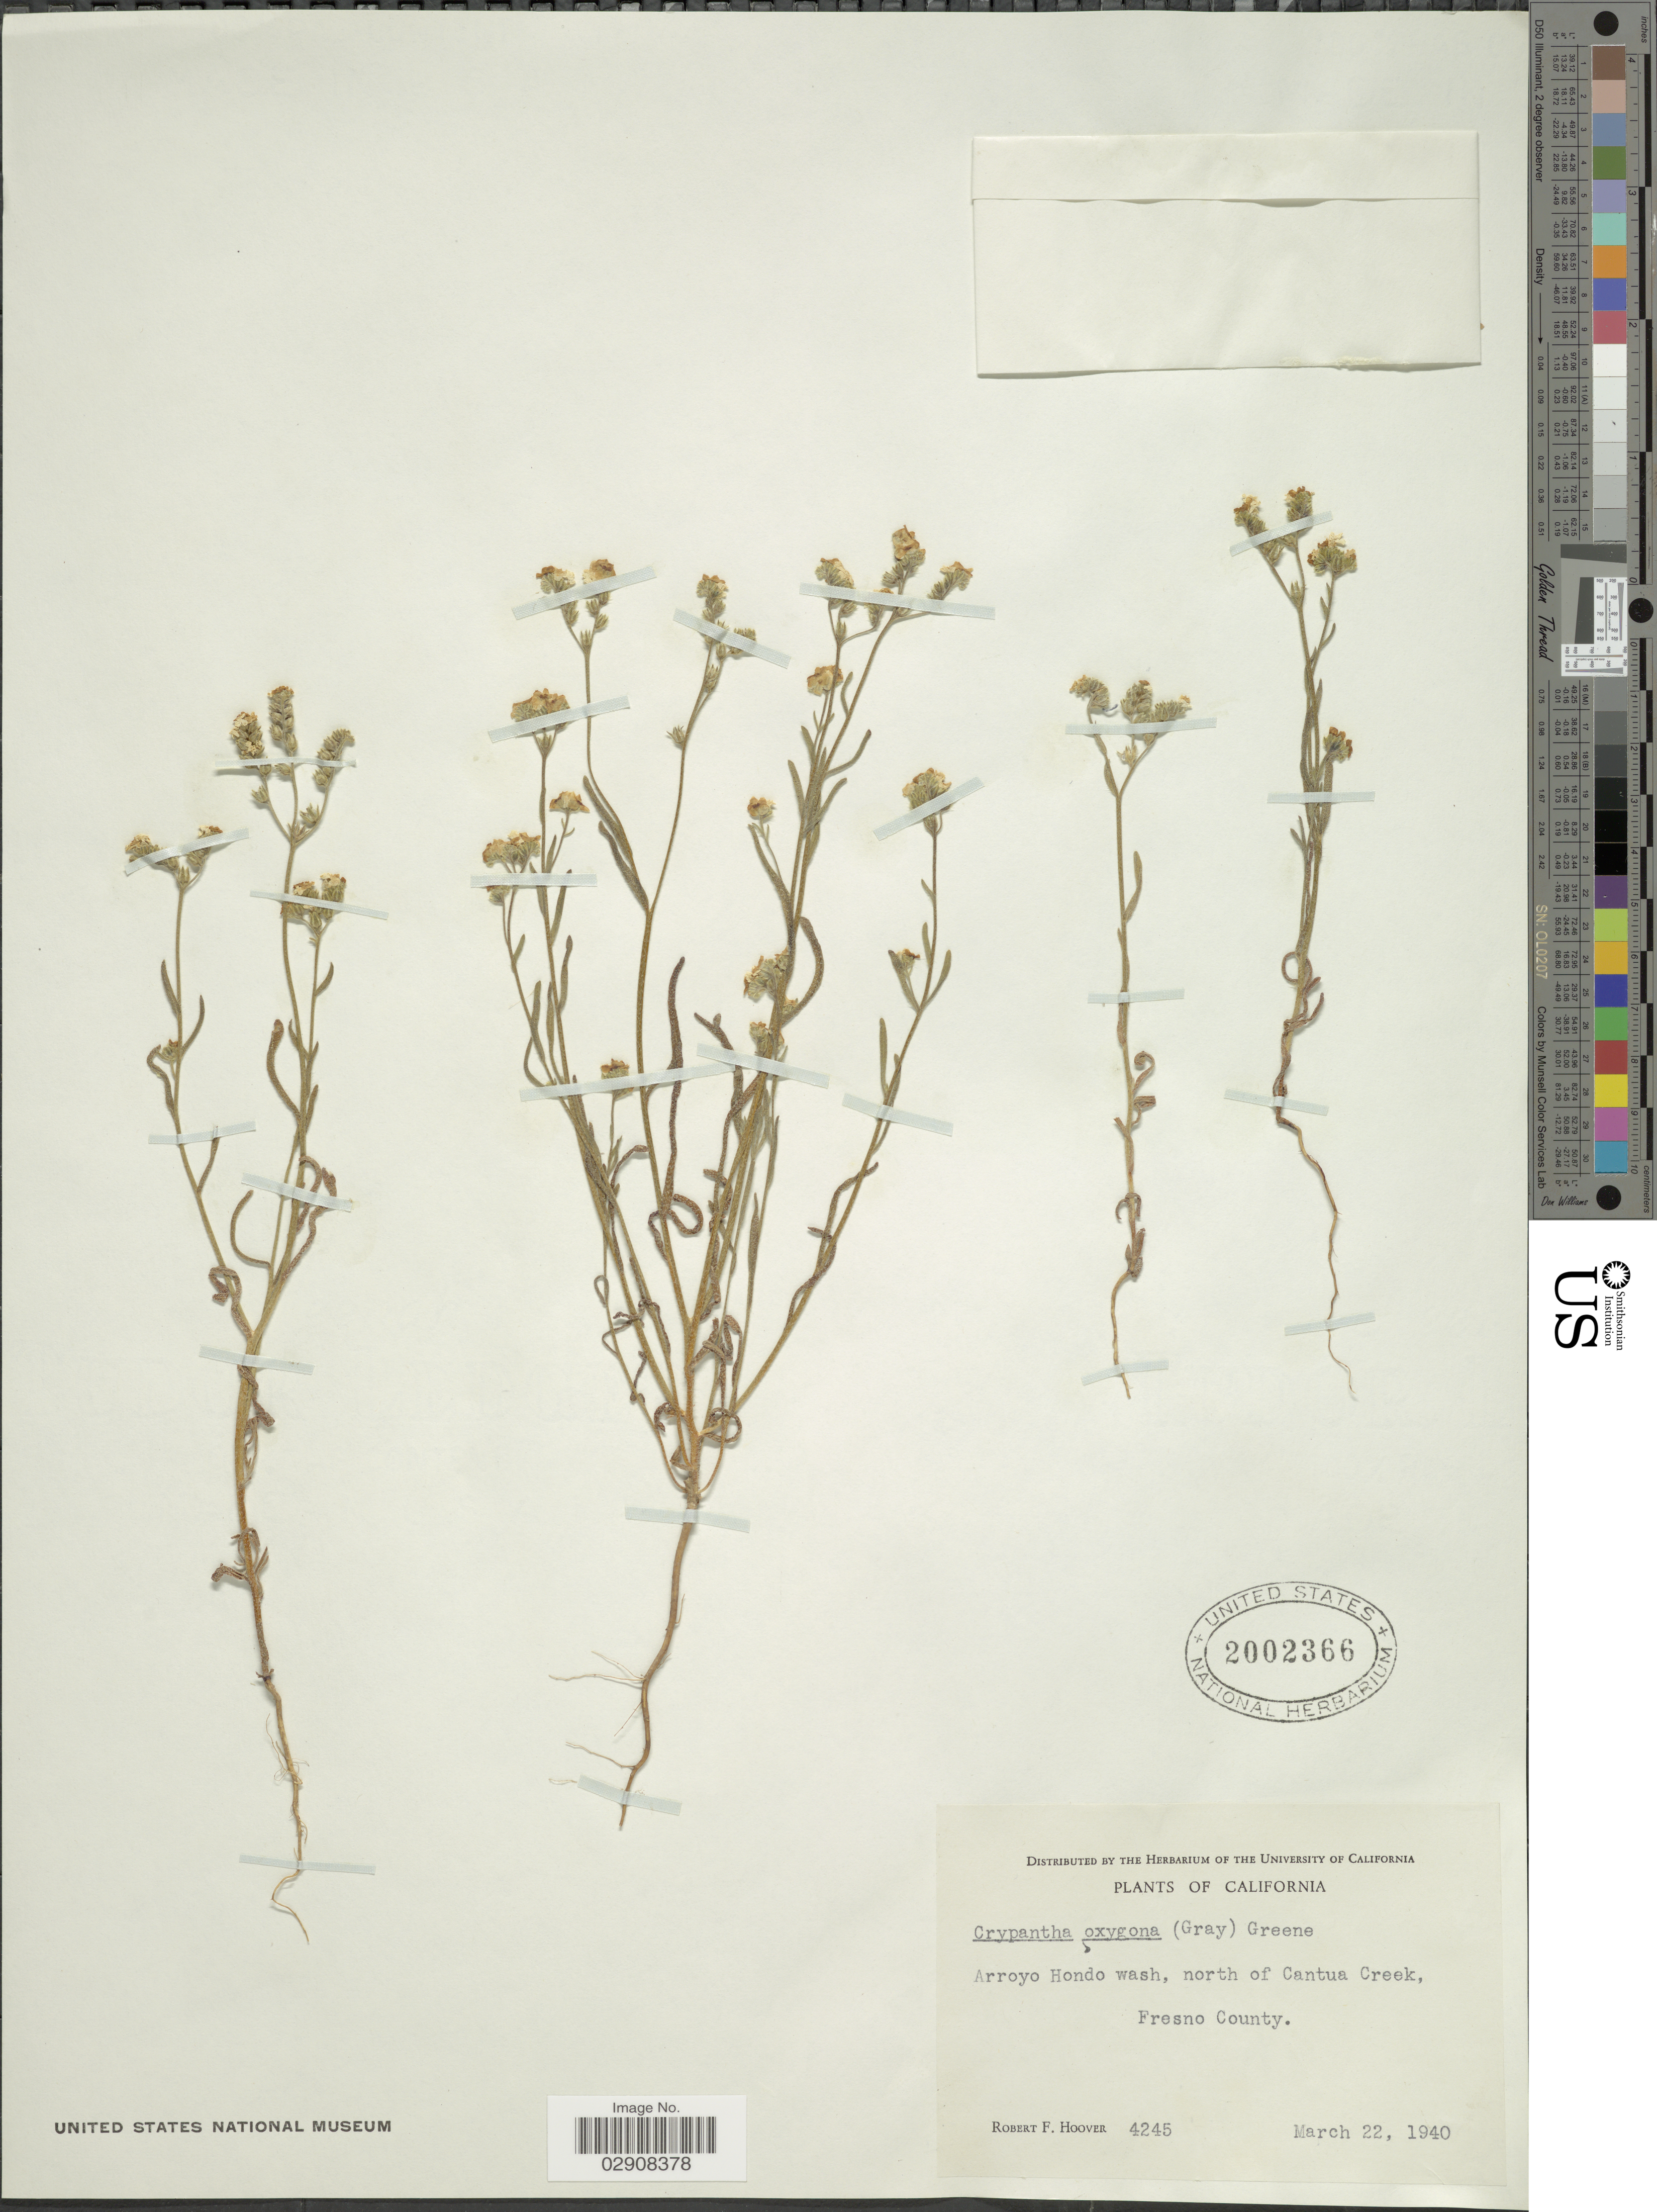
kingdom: Plantae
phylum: Tracheophyta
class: Magnoliopsida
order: Boraginales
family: Boraginaceae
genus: Cryptantha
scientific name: Cryptantha oxygona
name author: (A. Gray) S.W. Greene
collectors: R. F. Hoover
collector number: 4245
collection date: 1940-03-22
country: United States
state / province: California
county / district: Fresno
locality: Arroyo Hondo wash, north of Cantua Creek, Fresno County.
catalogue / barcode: US 2002366